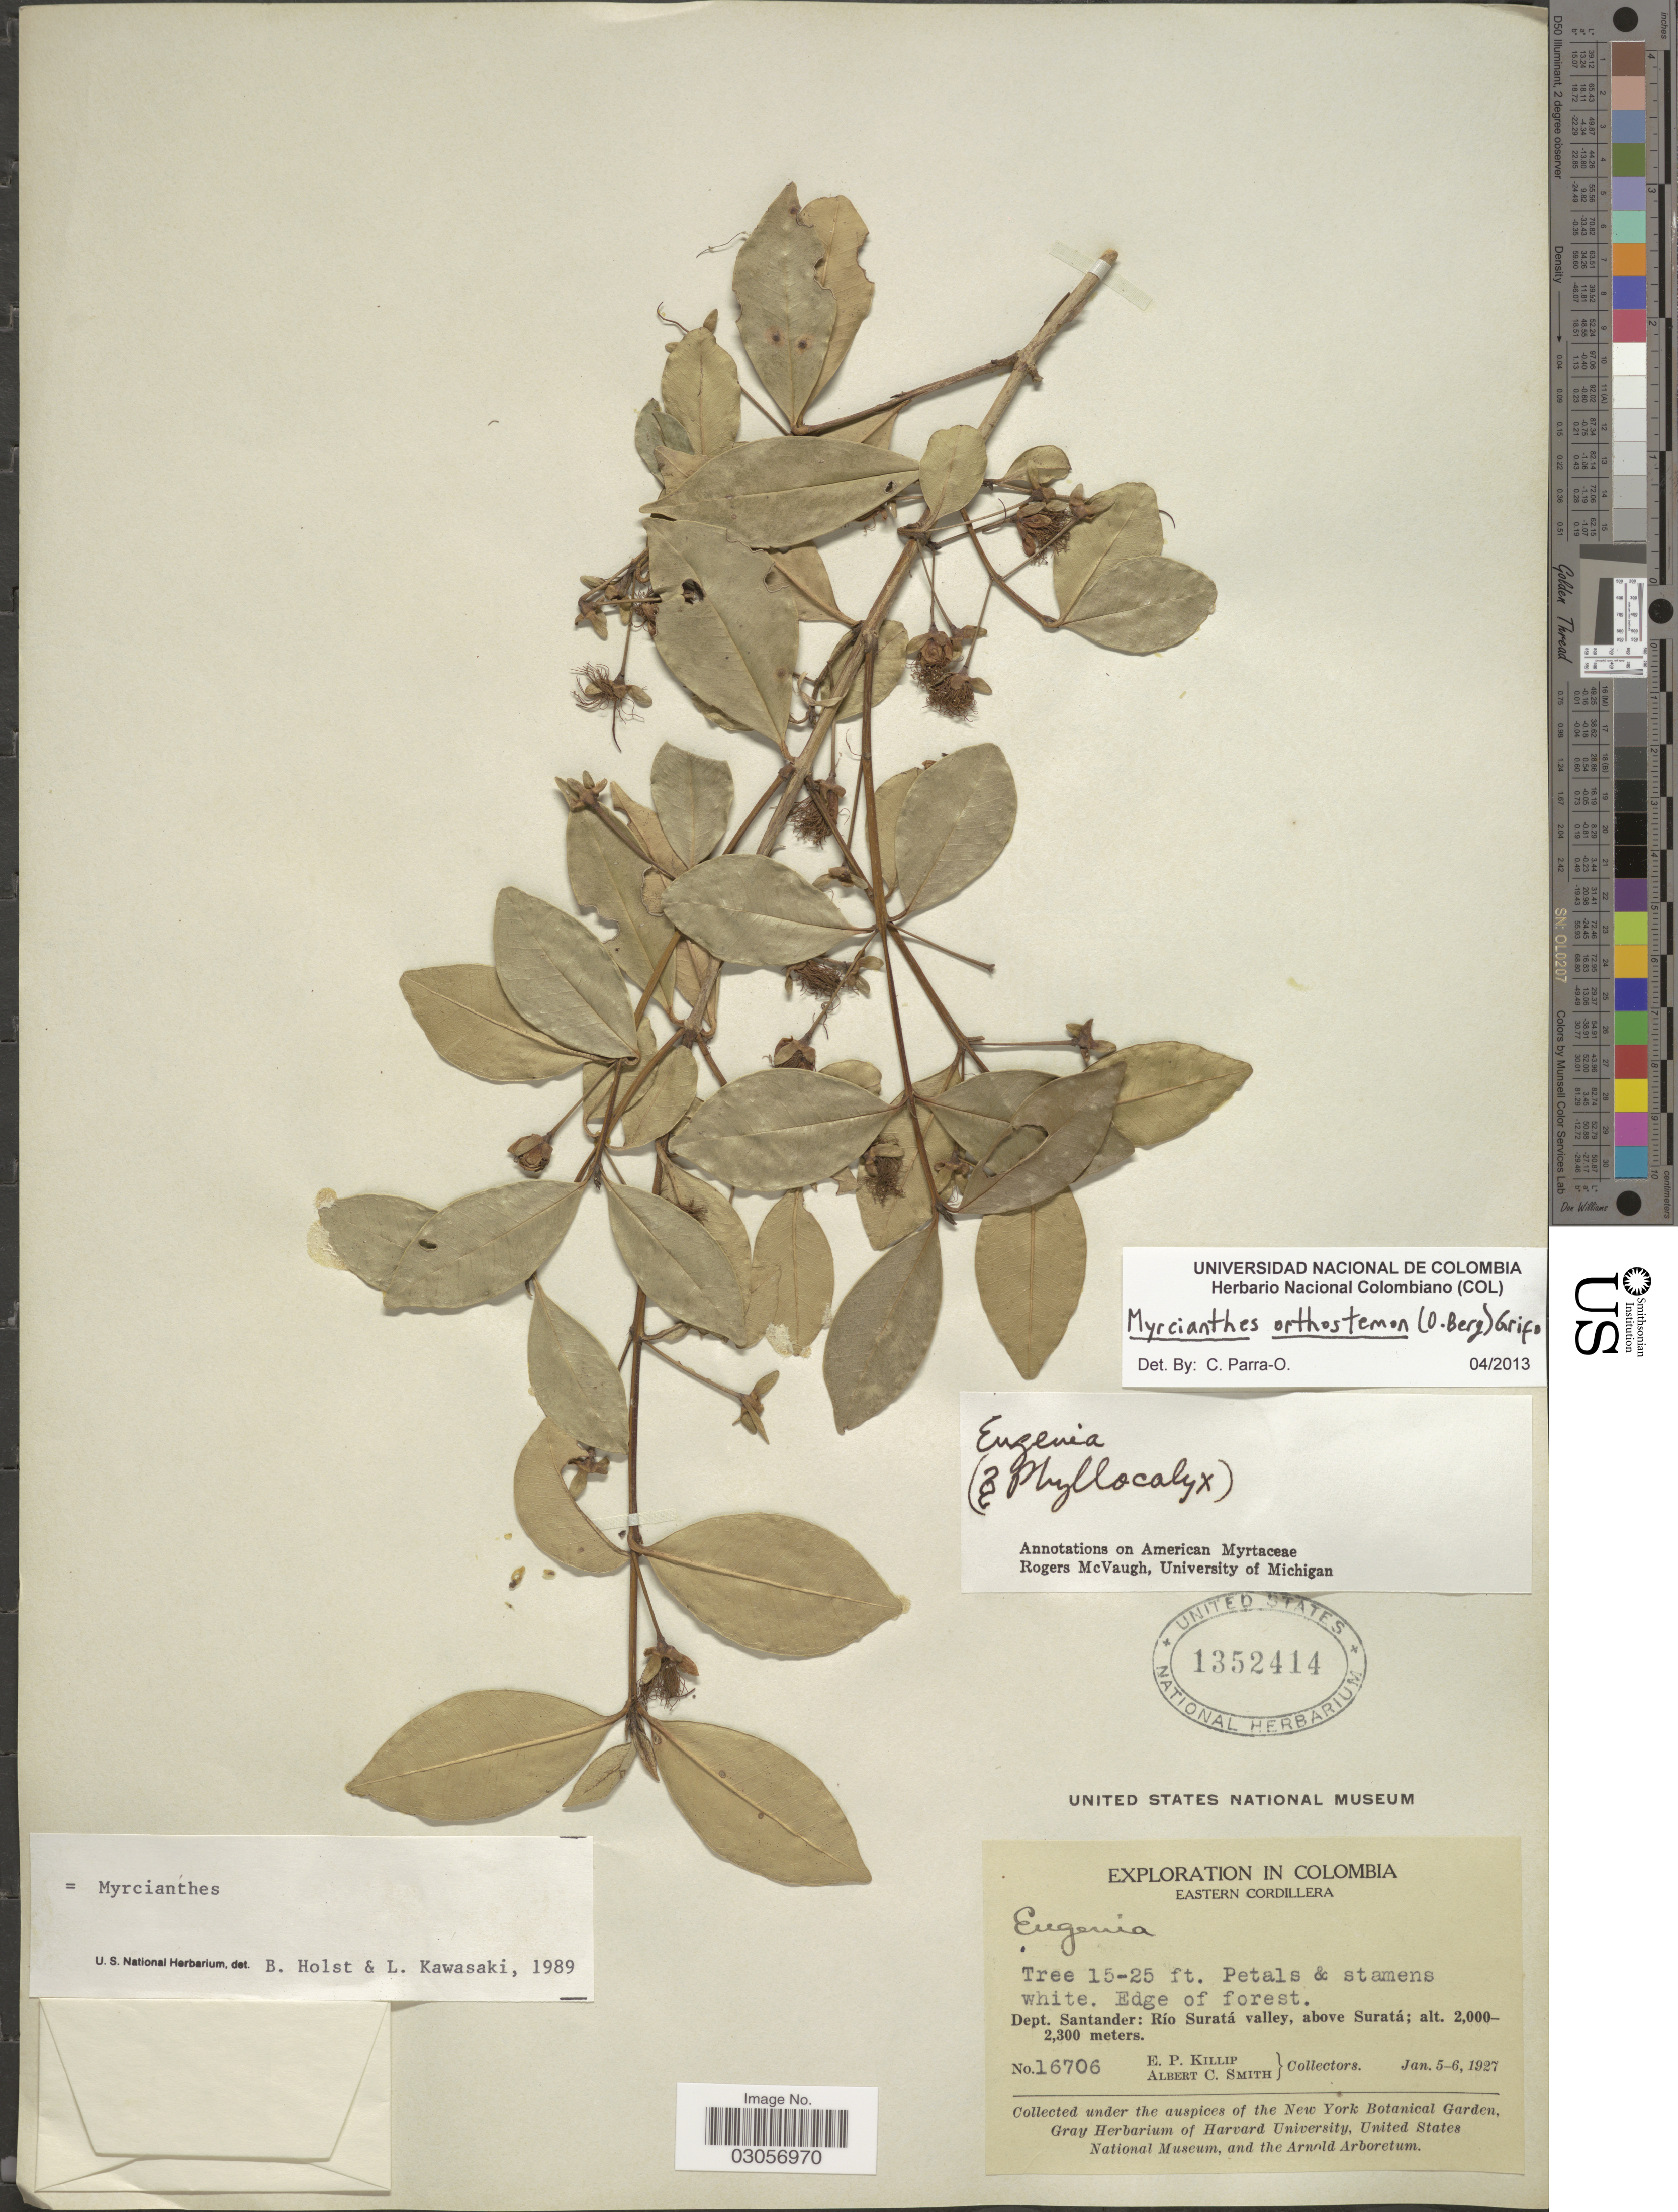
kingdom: Plantae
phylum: Tracheophyta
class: Magnoliopsida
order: Myrtales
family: Myrtaceae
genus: Myrcianthes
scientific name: Myrcianthes orthostemon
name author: (O. Berg) Grifo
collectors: E. P. Killip & A. C. Smith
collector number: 16706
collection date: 1927-01-05/1927-01-06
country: Colombia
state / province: Santander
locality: Dept. Santander: Río Suratá valley, above Suratá.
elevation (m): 2000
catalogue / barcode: US 1352414